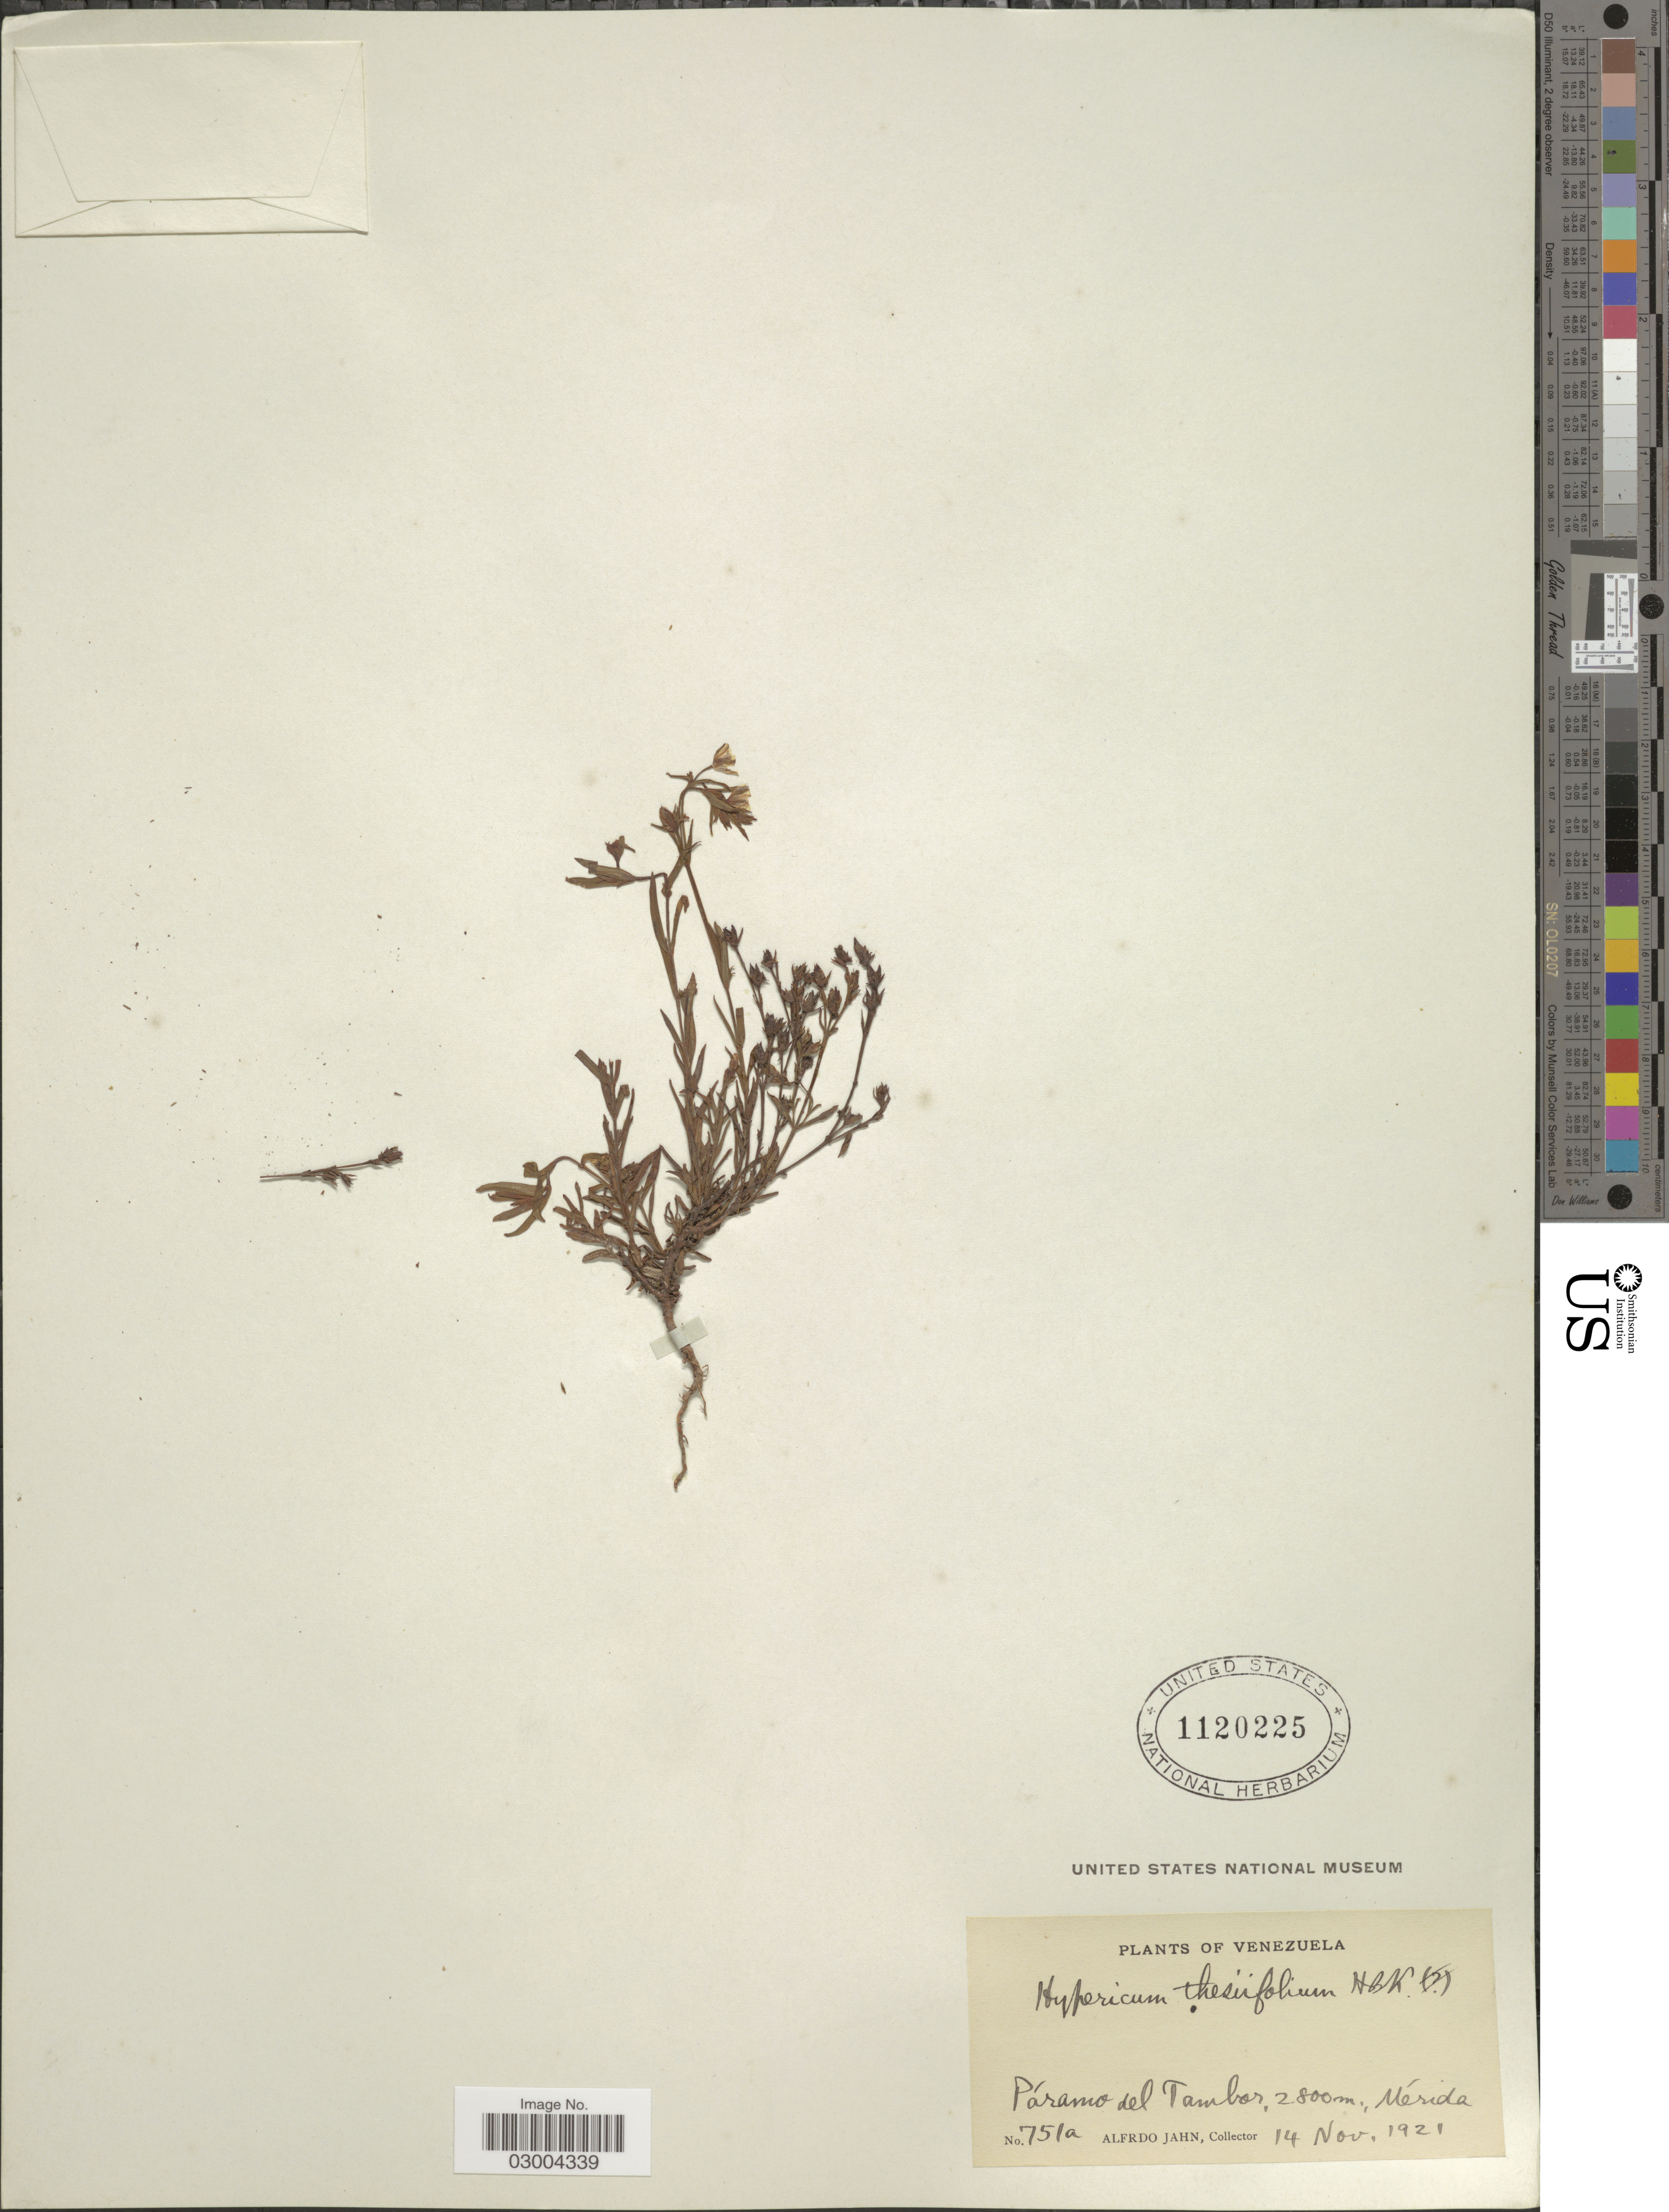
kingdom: Plantae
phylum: Tracheophyta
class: Magnoliopsida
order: Malpighiales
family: Hypericaceae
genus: Hypericum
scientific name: Hypericum thesiifolium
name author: Kunth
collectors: A. Jahn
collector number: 751a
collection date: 1921-11-14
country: Venezuela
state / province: Mérida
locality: Páramo del Tambor, Mérida.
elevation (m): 2800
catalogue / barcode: US 1120225